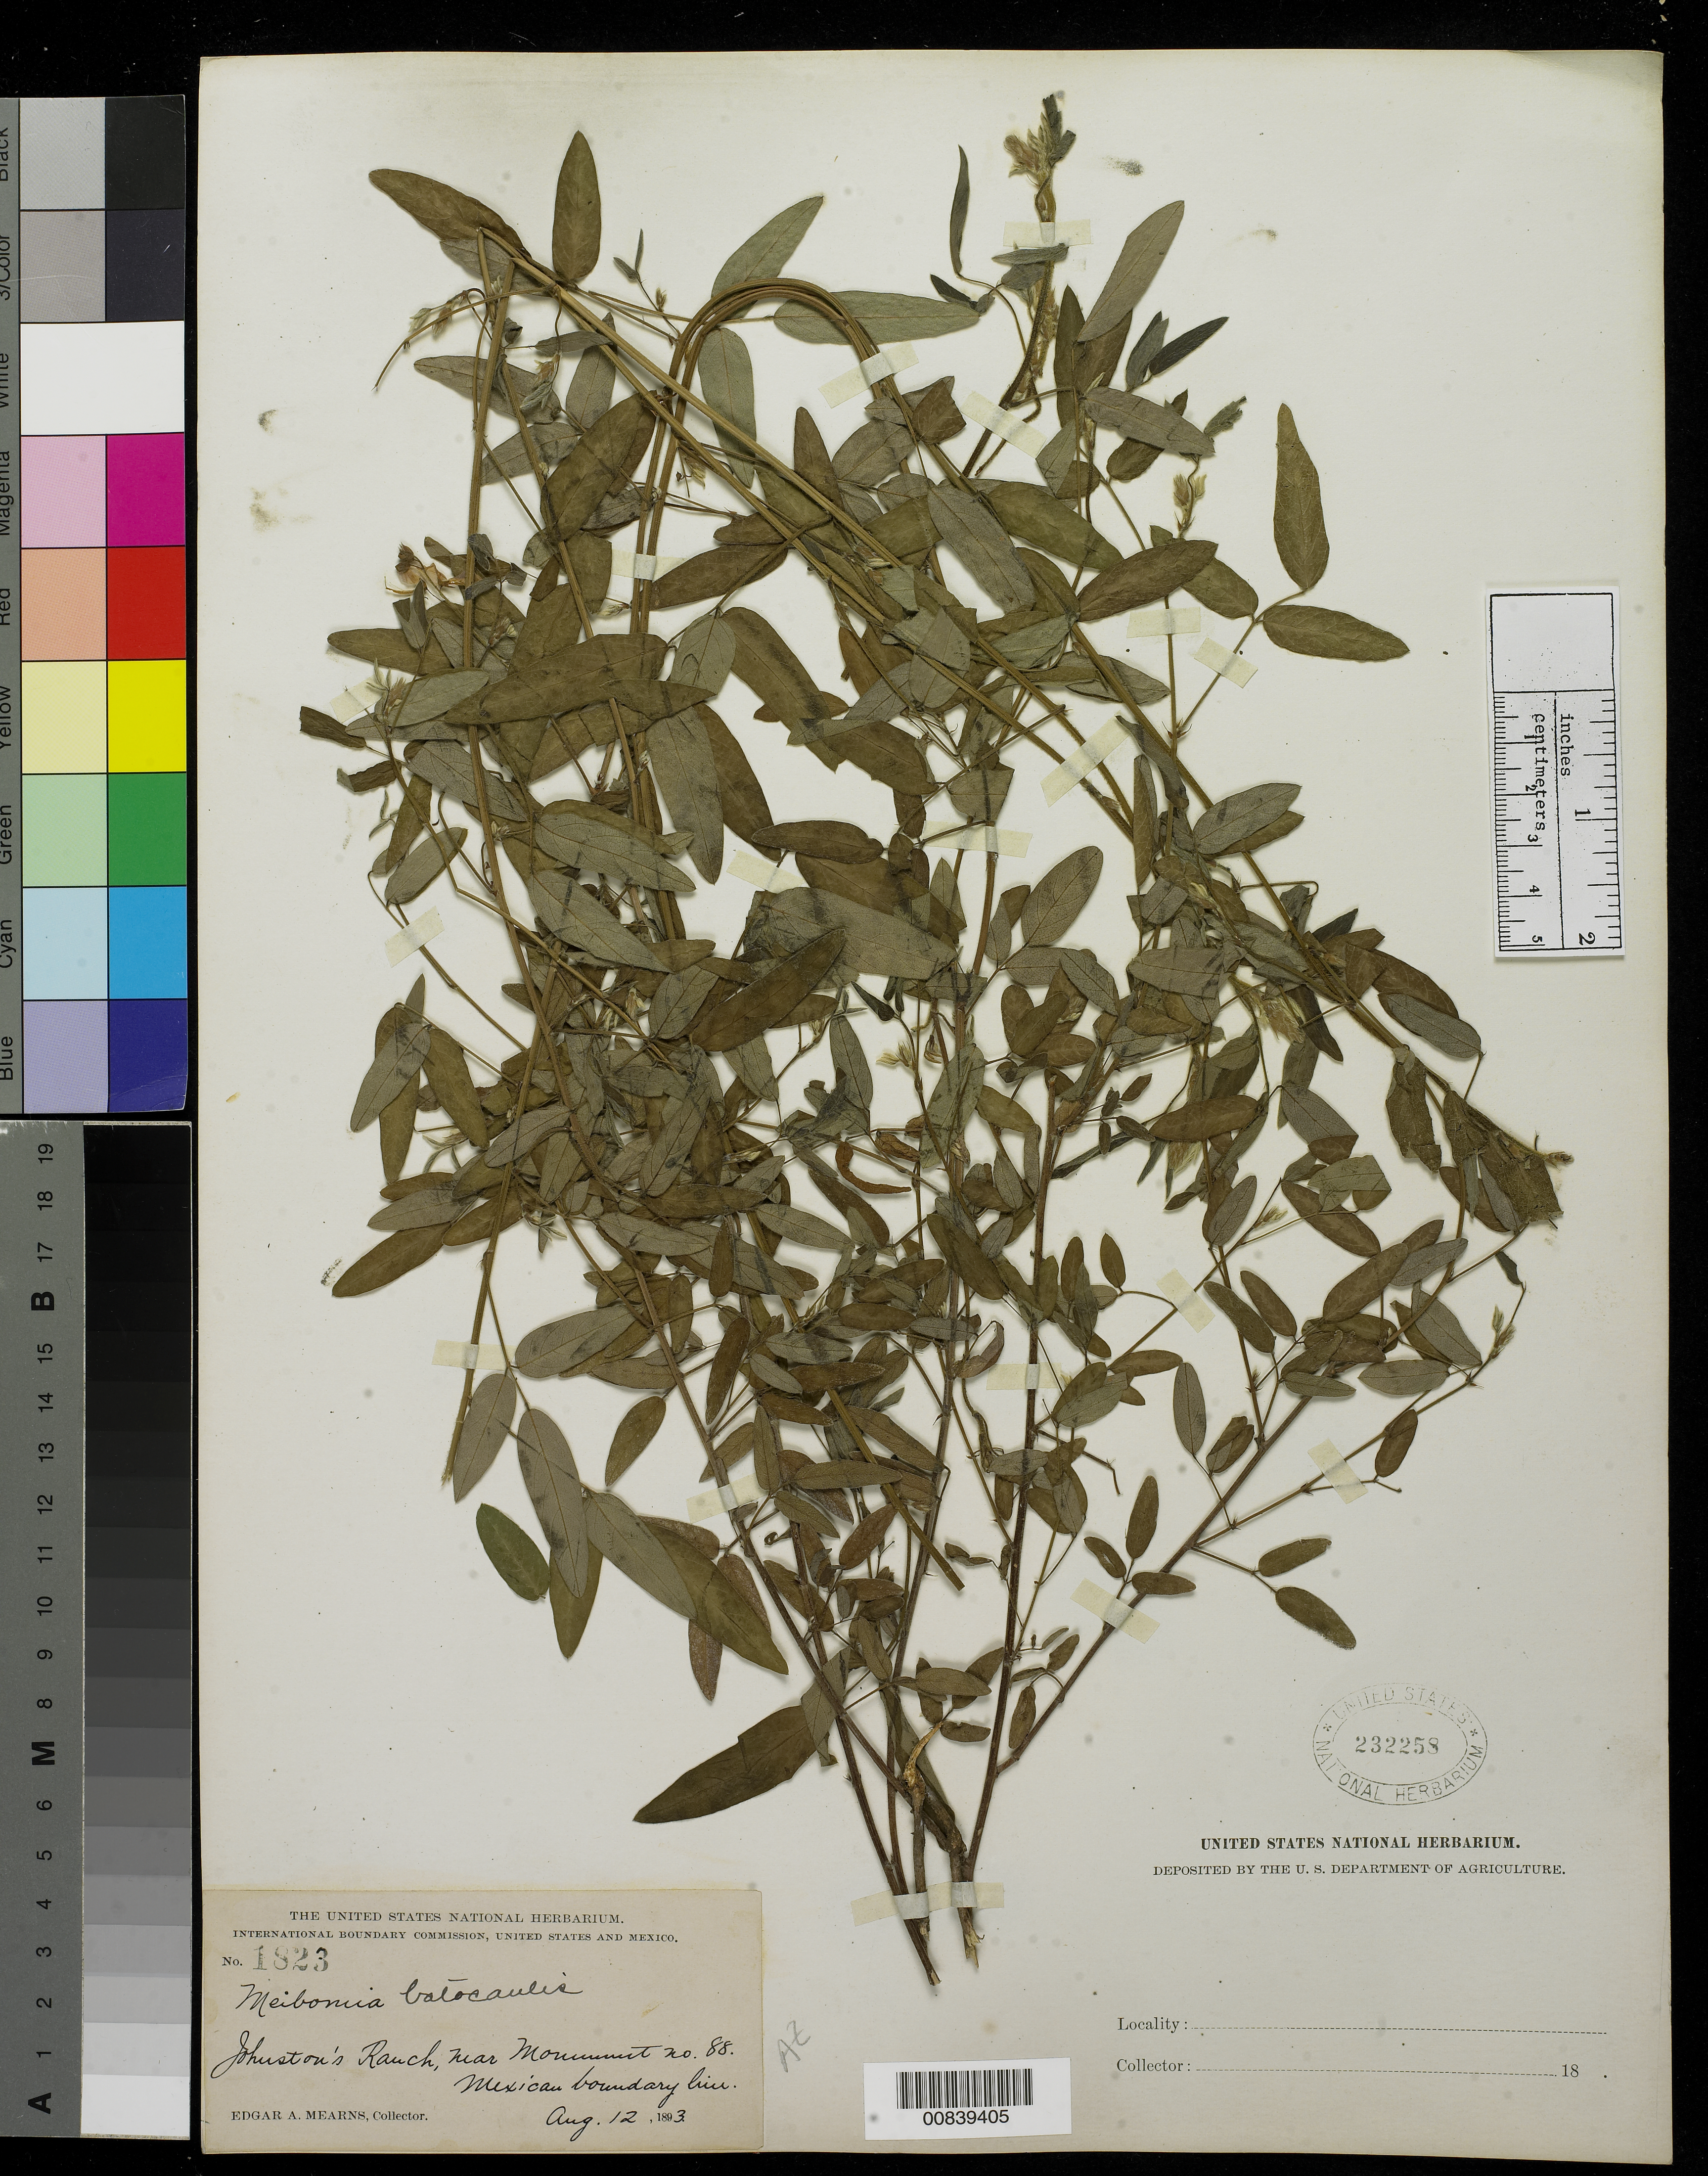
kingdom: Plantae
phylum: Tracheophyta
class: Magnoliopsida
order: Fabales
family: Fabaceae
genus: Desmodium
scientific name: Desmodium batocaulon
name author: A. Gray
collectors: E. A. Mearns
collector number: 1823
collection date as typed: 12 Aug 1893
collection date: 1893-08-12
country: United States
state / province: Arizona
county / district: Cochise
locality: Jonhston's Ranch, near monument no. 88. San José Mt., Mexican Boundary Line. (San José Mt. is in Sonora, so the collection locality must be in the border).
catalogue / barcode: US 232258